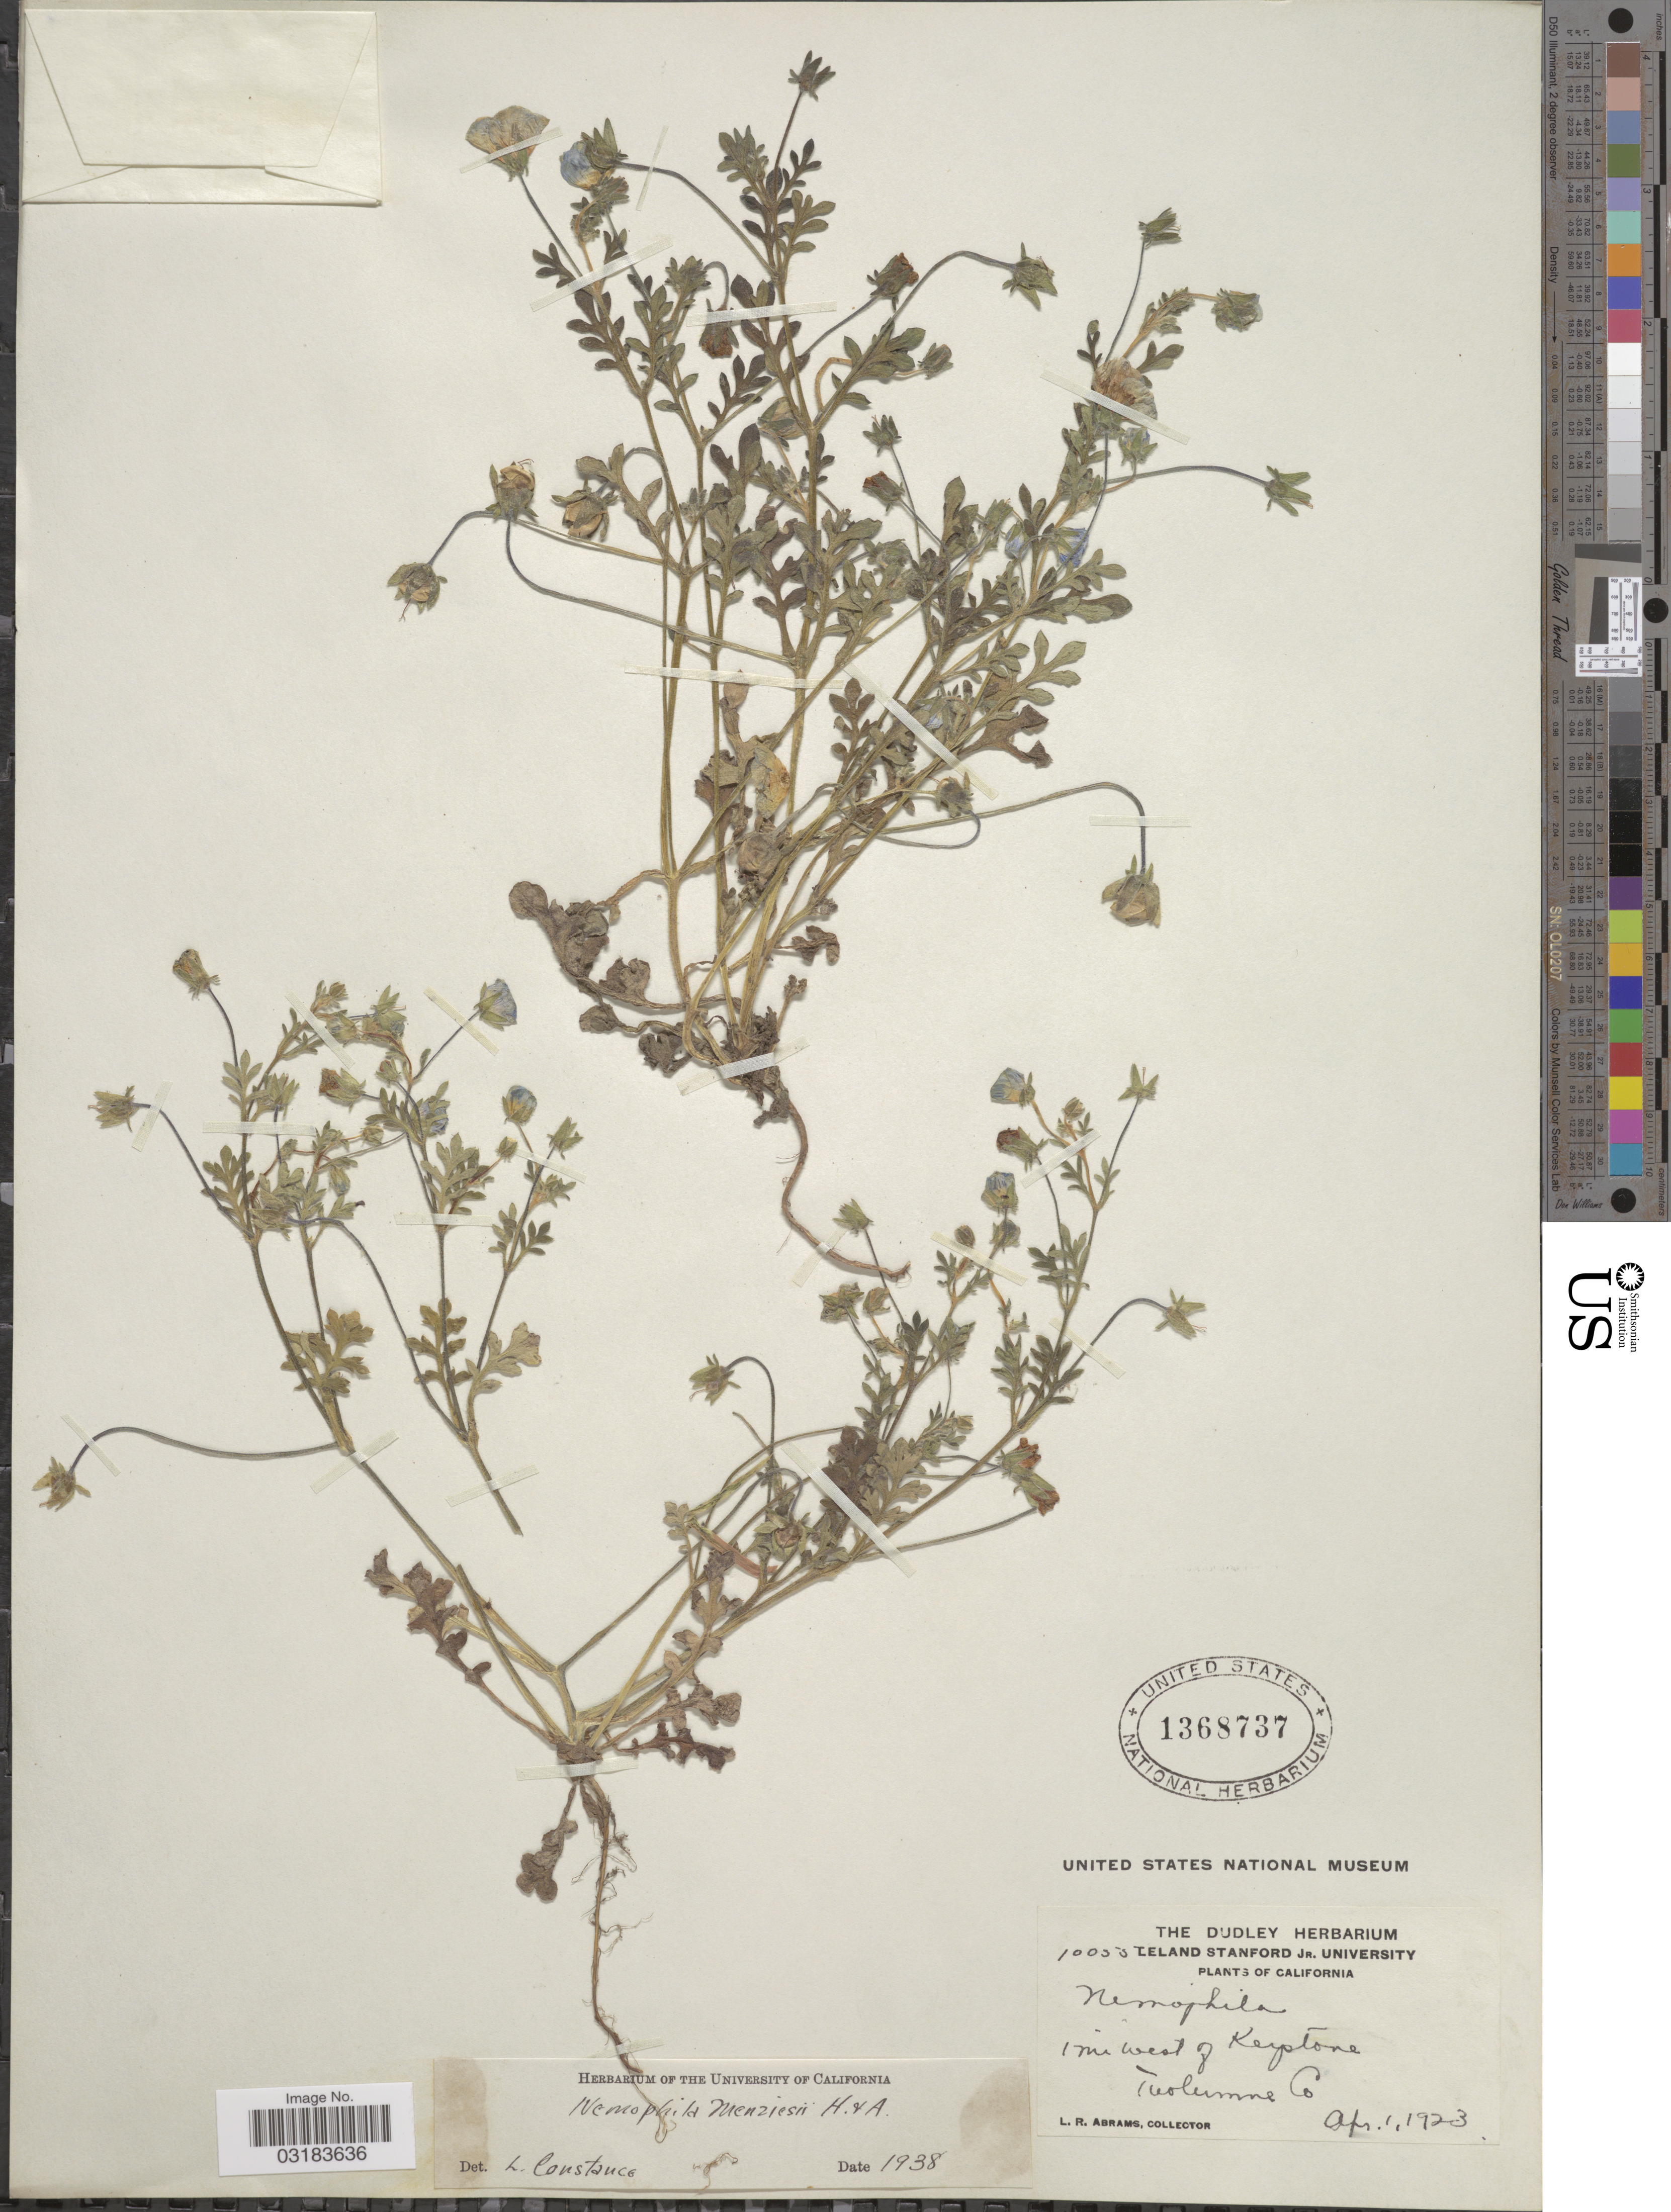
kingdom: Plantae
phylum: Tracheophyta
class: Magnoliopsida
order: Boraginales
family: Hydrophyllaceae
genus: Nemophila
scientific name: Nemophila menziesii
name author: Hook. & Arn.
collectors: L. Abrams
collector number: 10053*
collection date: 1923-04-01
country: United States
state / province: California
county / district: Tuolumne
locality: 1 mi west of Keystone. Tuolumne Co.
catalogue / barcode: US 1368737